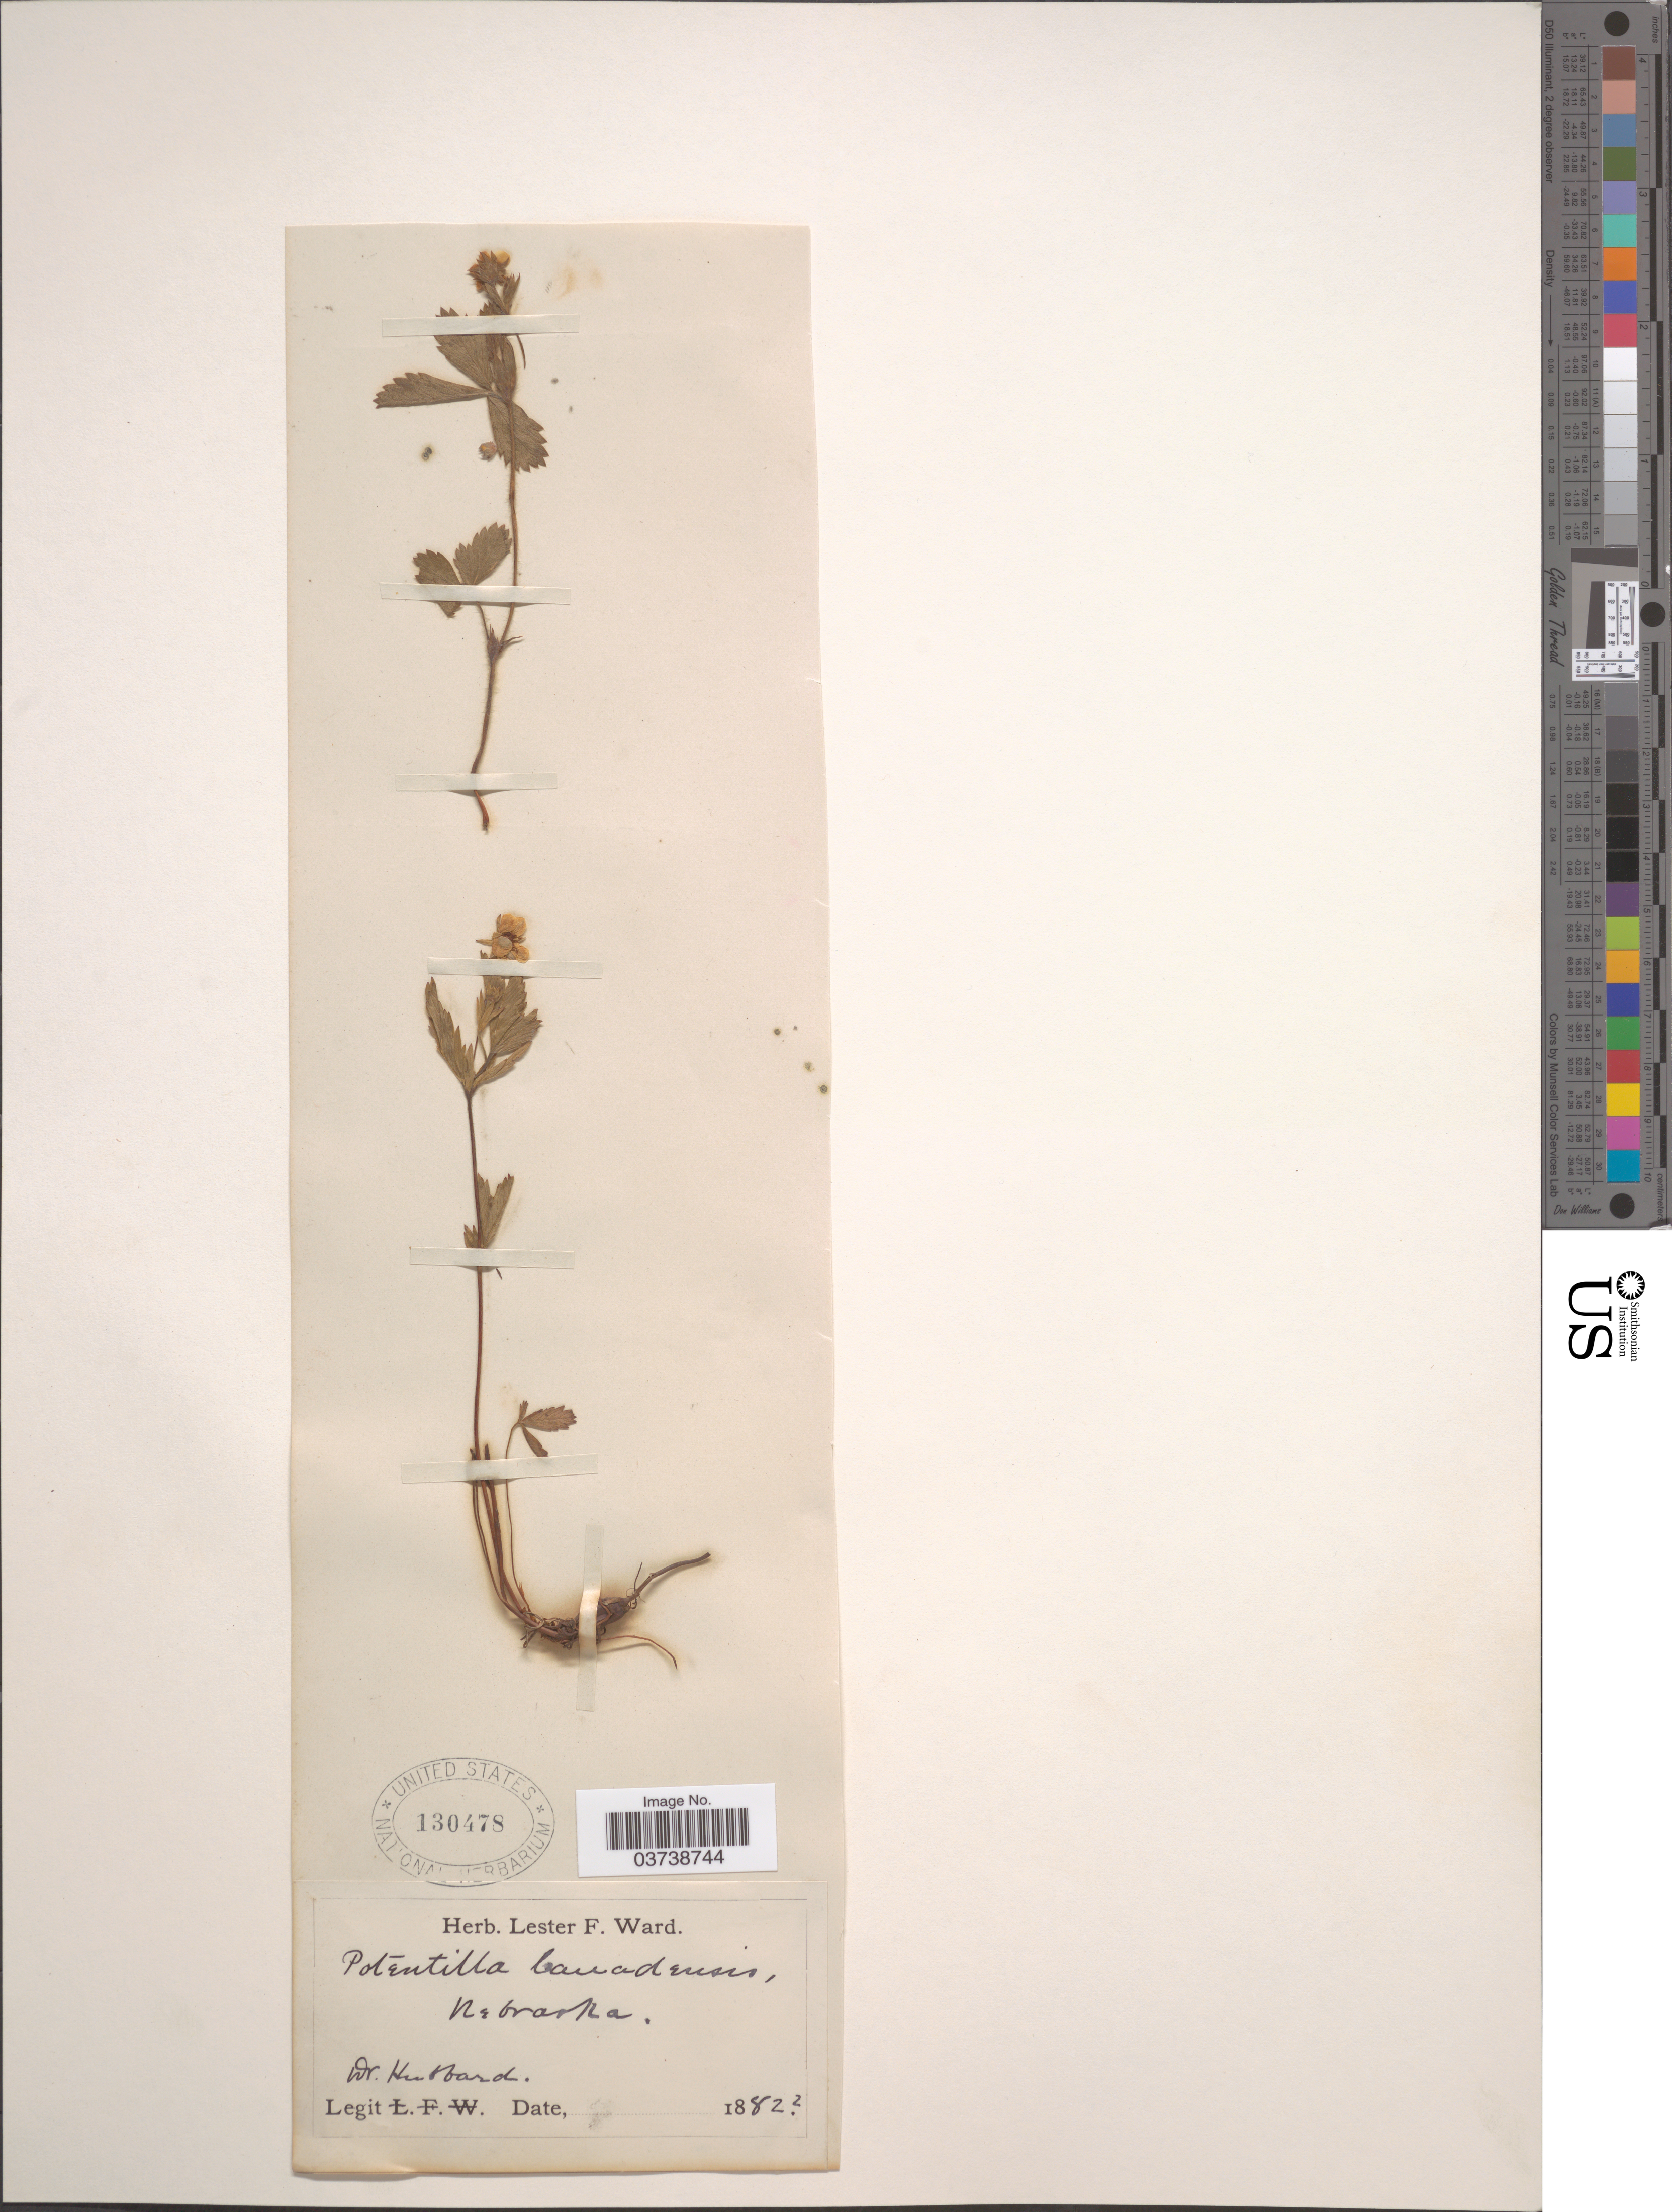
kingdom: Plantae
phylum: Tracheophyta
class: Magnoliopsida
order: Rosales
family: Rosaceae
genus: Potentilla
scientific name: Potentilla canadensis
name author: L.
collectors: Hubbard, --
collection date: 1882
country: United States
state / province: Nebraska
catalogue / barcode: US 130478